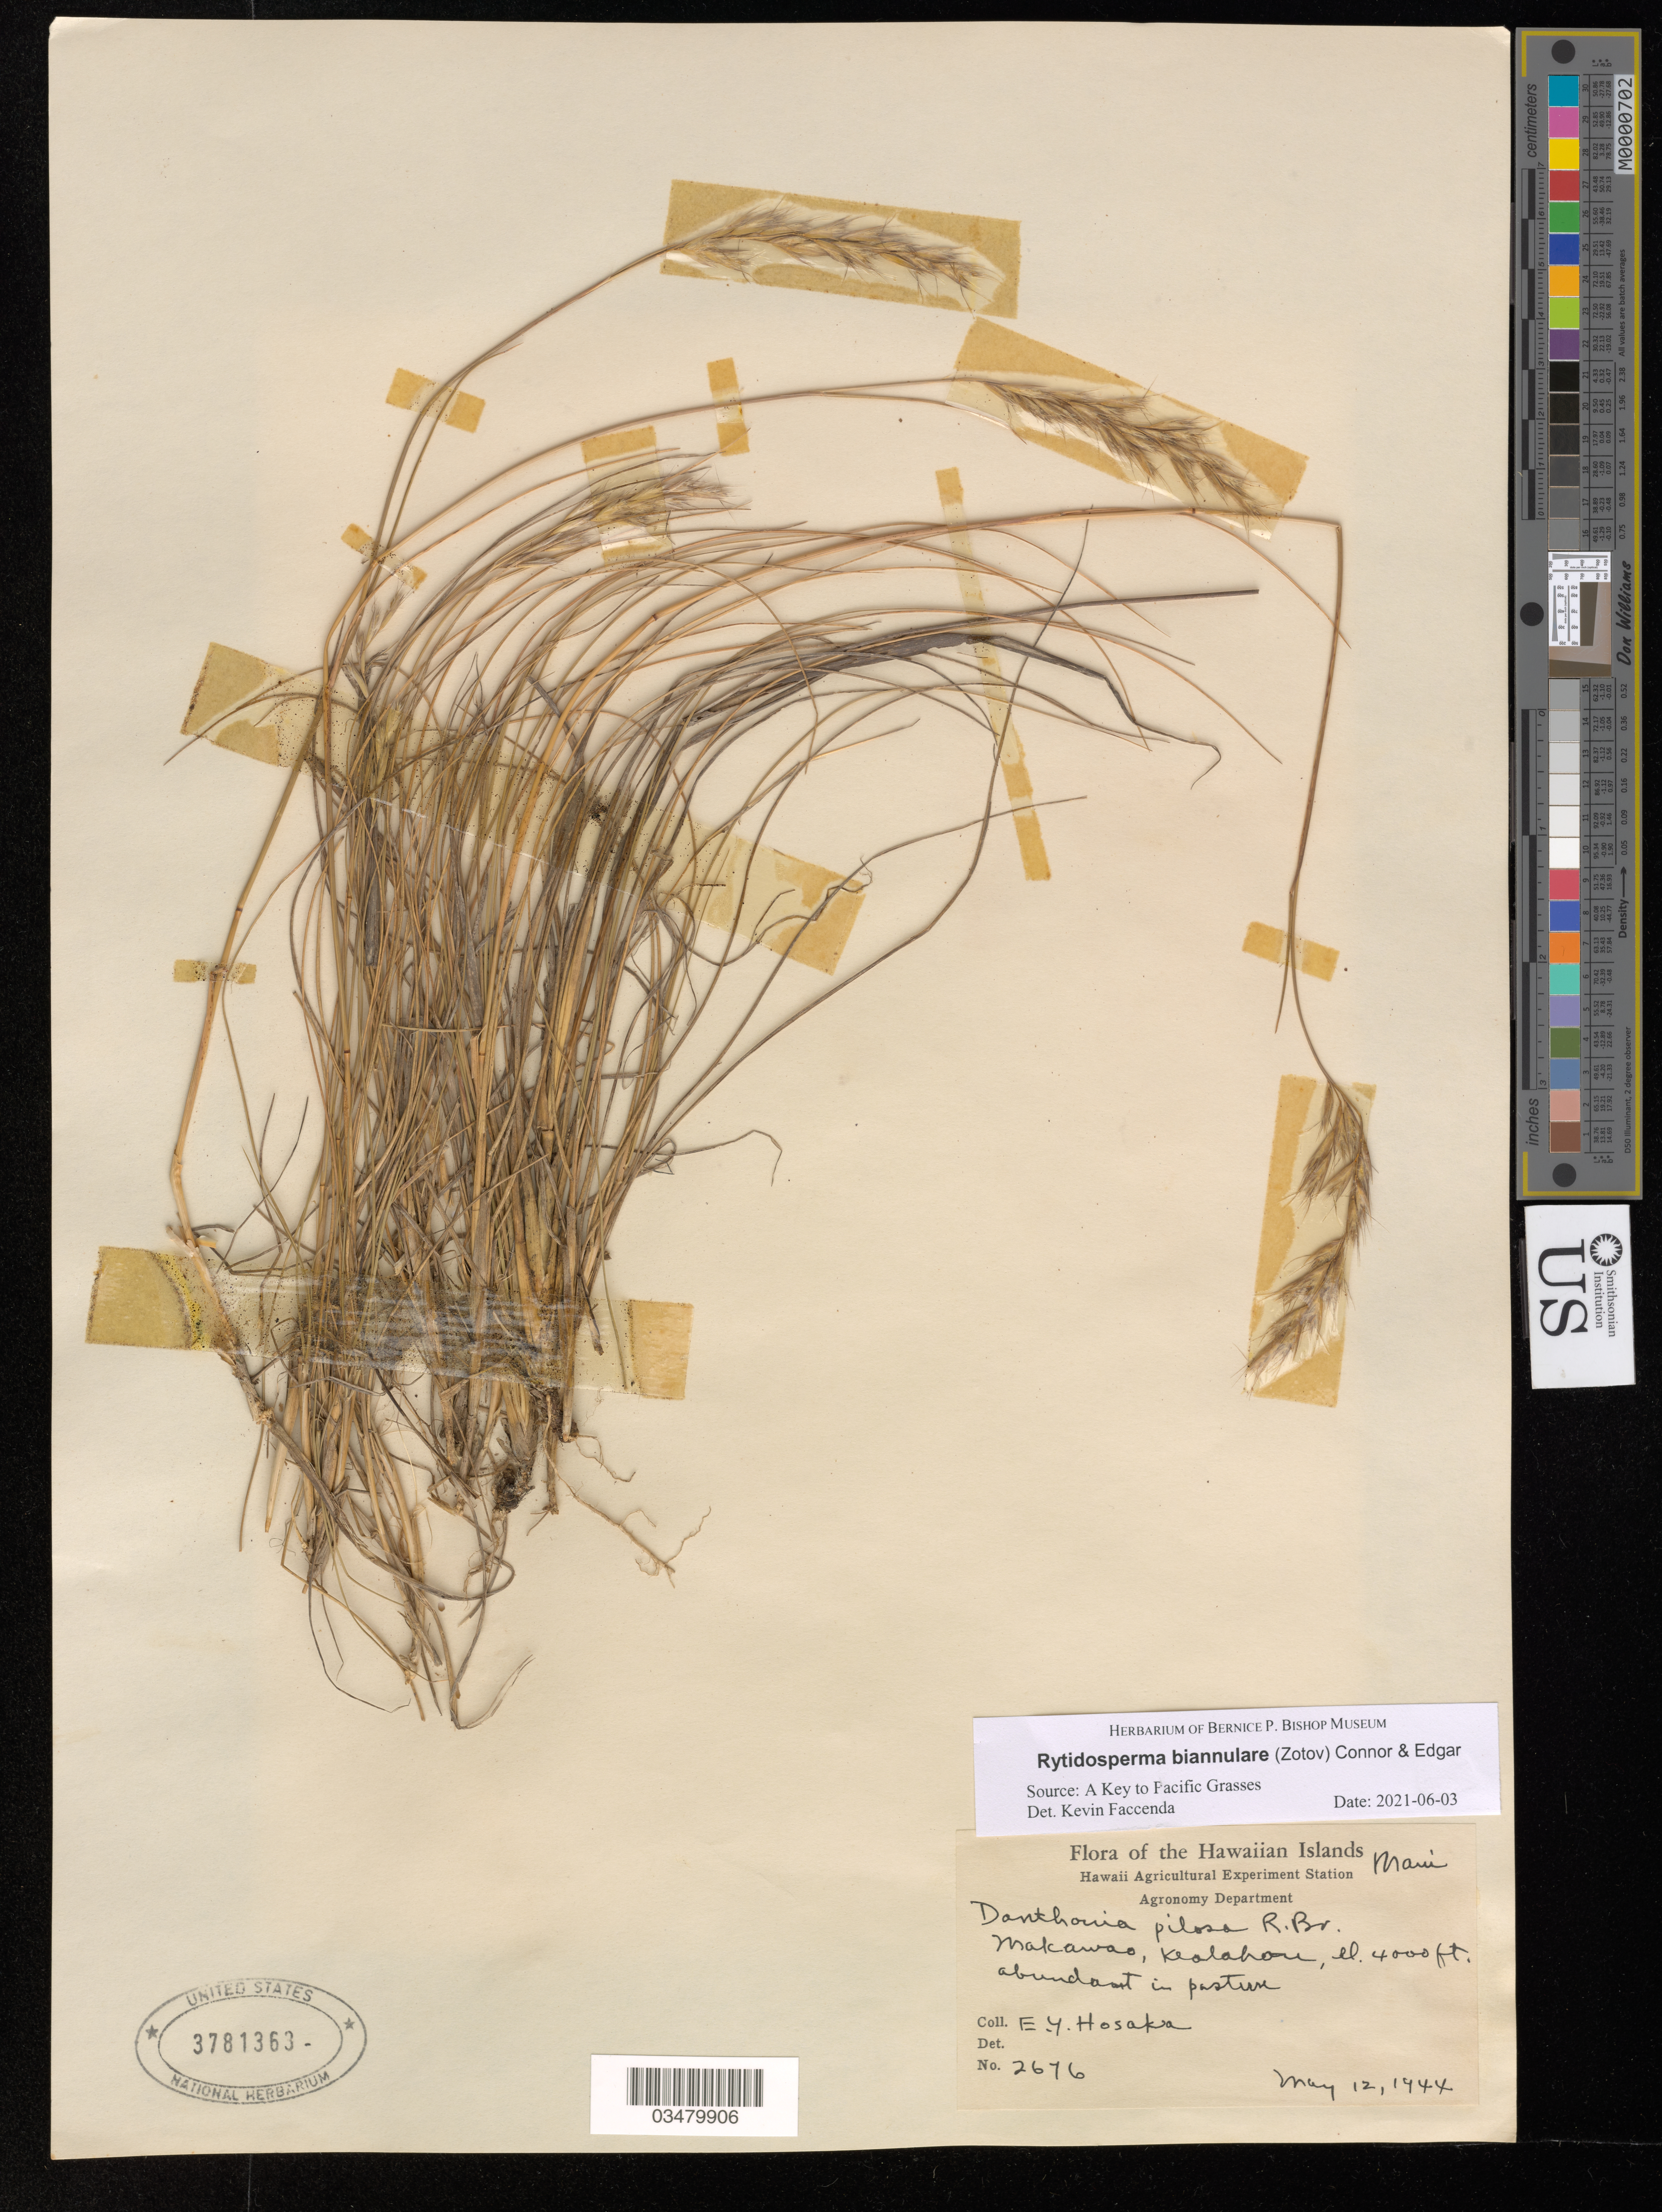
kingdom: Plantae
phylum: Tracheophyta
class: Liliopsida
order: Poales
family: Poaceae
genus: Rytidosperma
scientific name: Rytidosperma biannulare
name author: (Zotov) Connor & Edgar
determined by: Faccenda, K.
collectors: E. Y. Hosaka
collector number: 2676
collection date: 1944-05-12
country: United States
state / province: Hawaii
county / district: Maui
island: Maui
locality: Makawao, Keolahou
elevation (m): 1219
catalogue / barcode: US 3781363